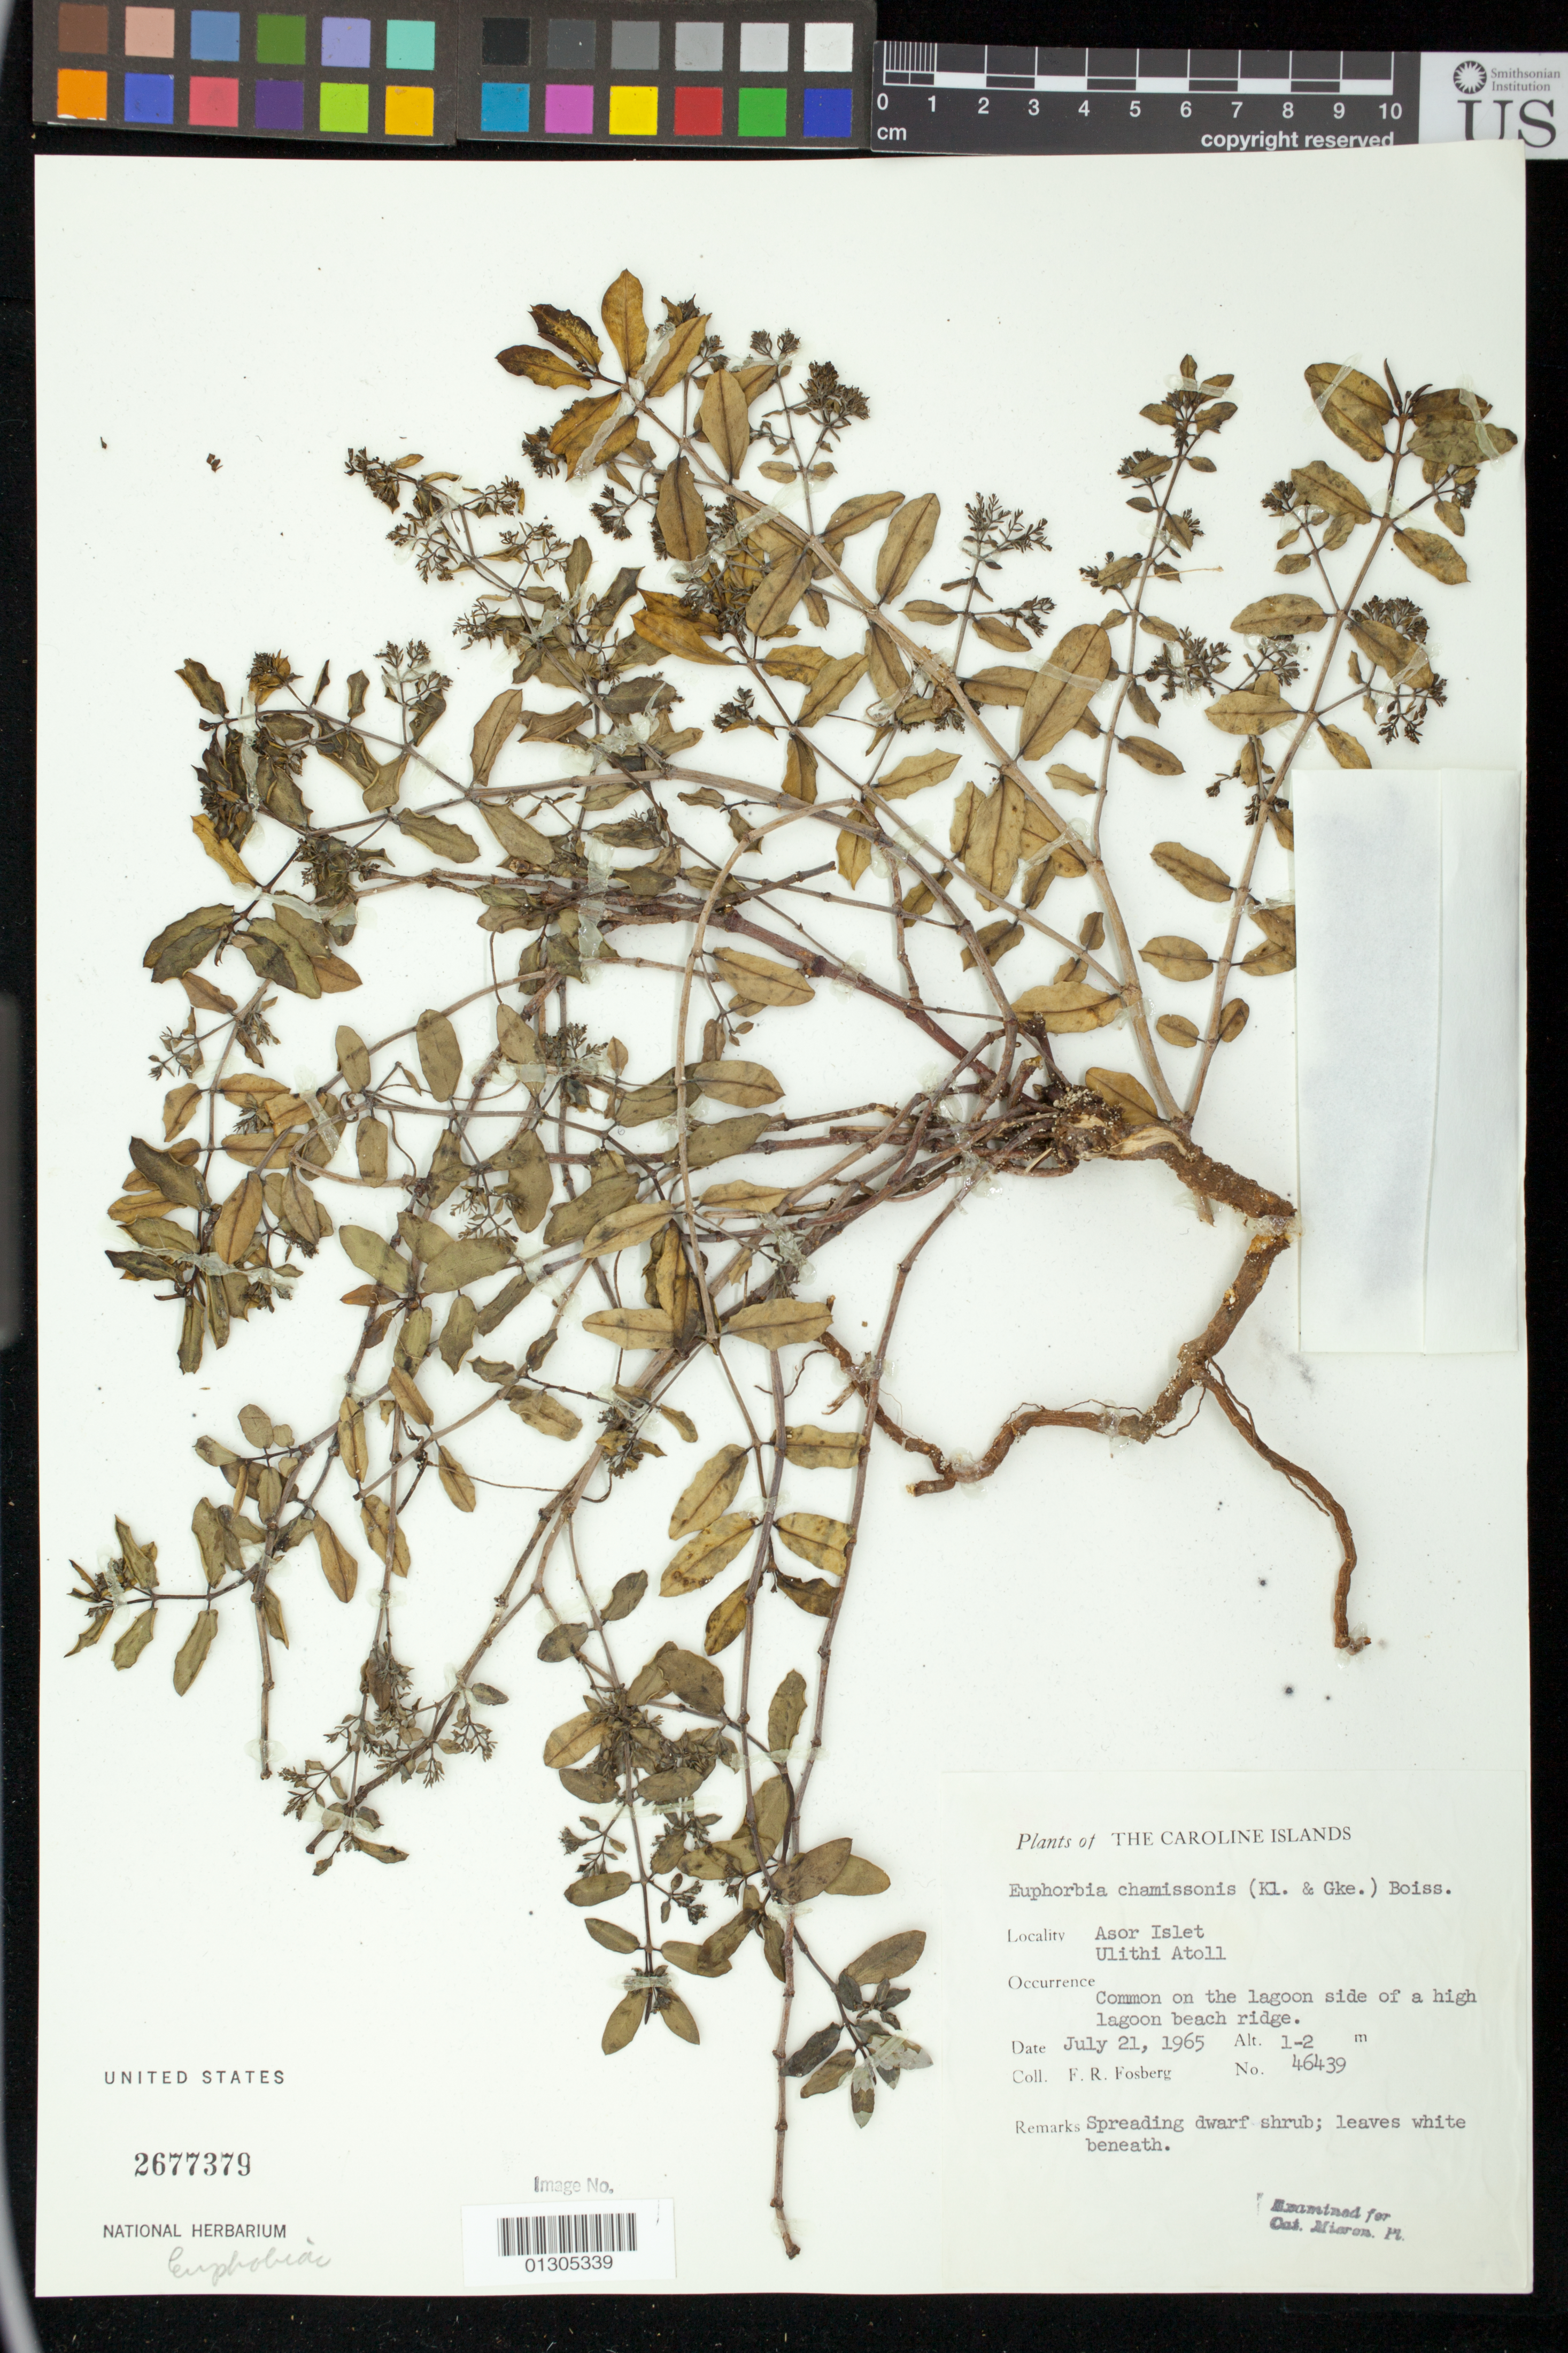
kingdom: Plantae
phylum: Tracheophyta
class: Magnoliopsida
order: Malpighiales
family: Euphorbiaceae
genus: Euphorbia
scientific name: Euphorbia chamissonis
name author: (Klotzsch ex Klotzsch & Garcke) Boiss.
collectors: F. R. Fosberg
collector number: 46439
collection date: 1965-07-21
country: Micronesia, Federated States of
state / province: Yap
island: Ulithi Atoll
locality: Asor Islet; Ulithi Atoll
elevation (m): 1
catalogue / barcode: US 2677379